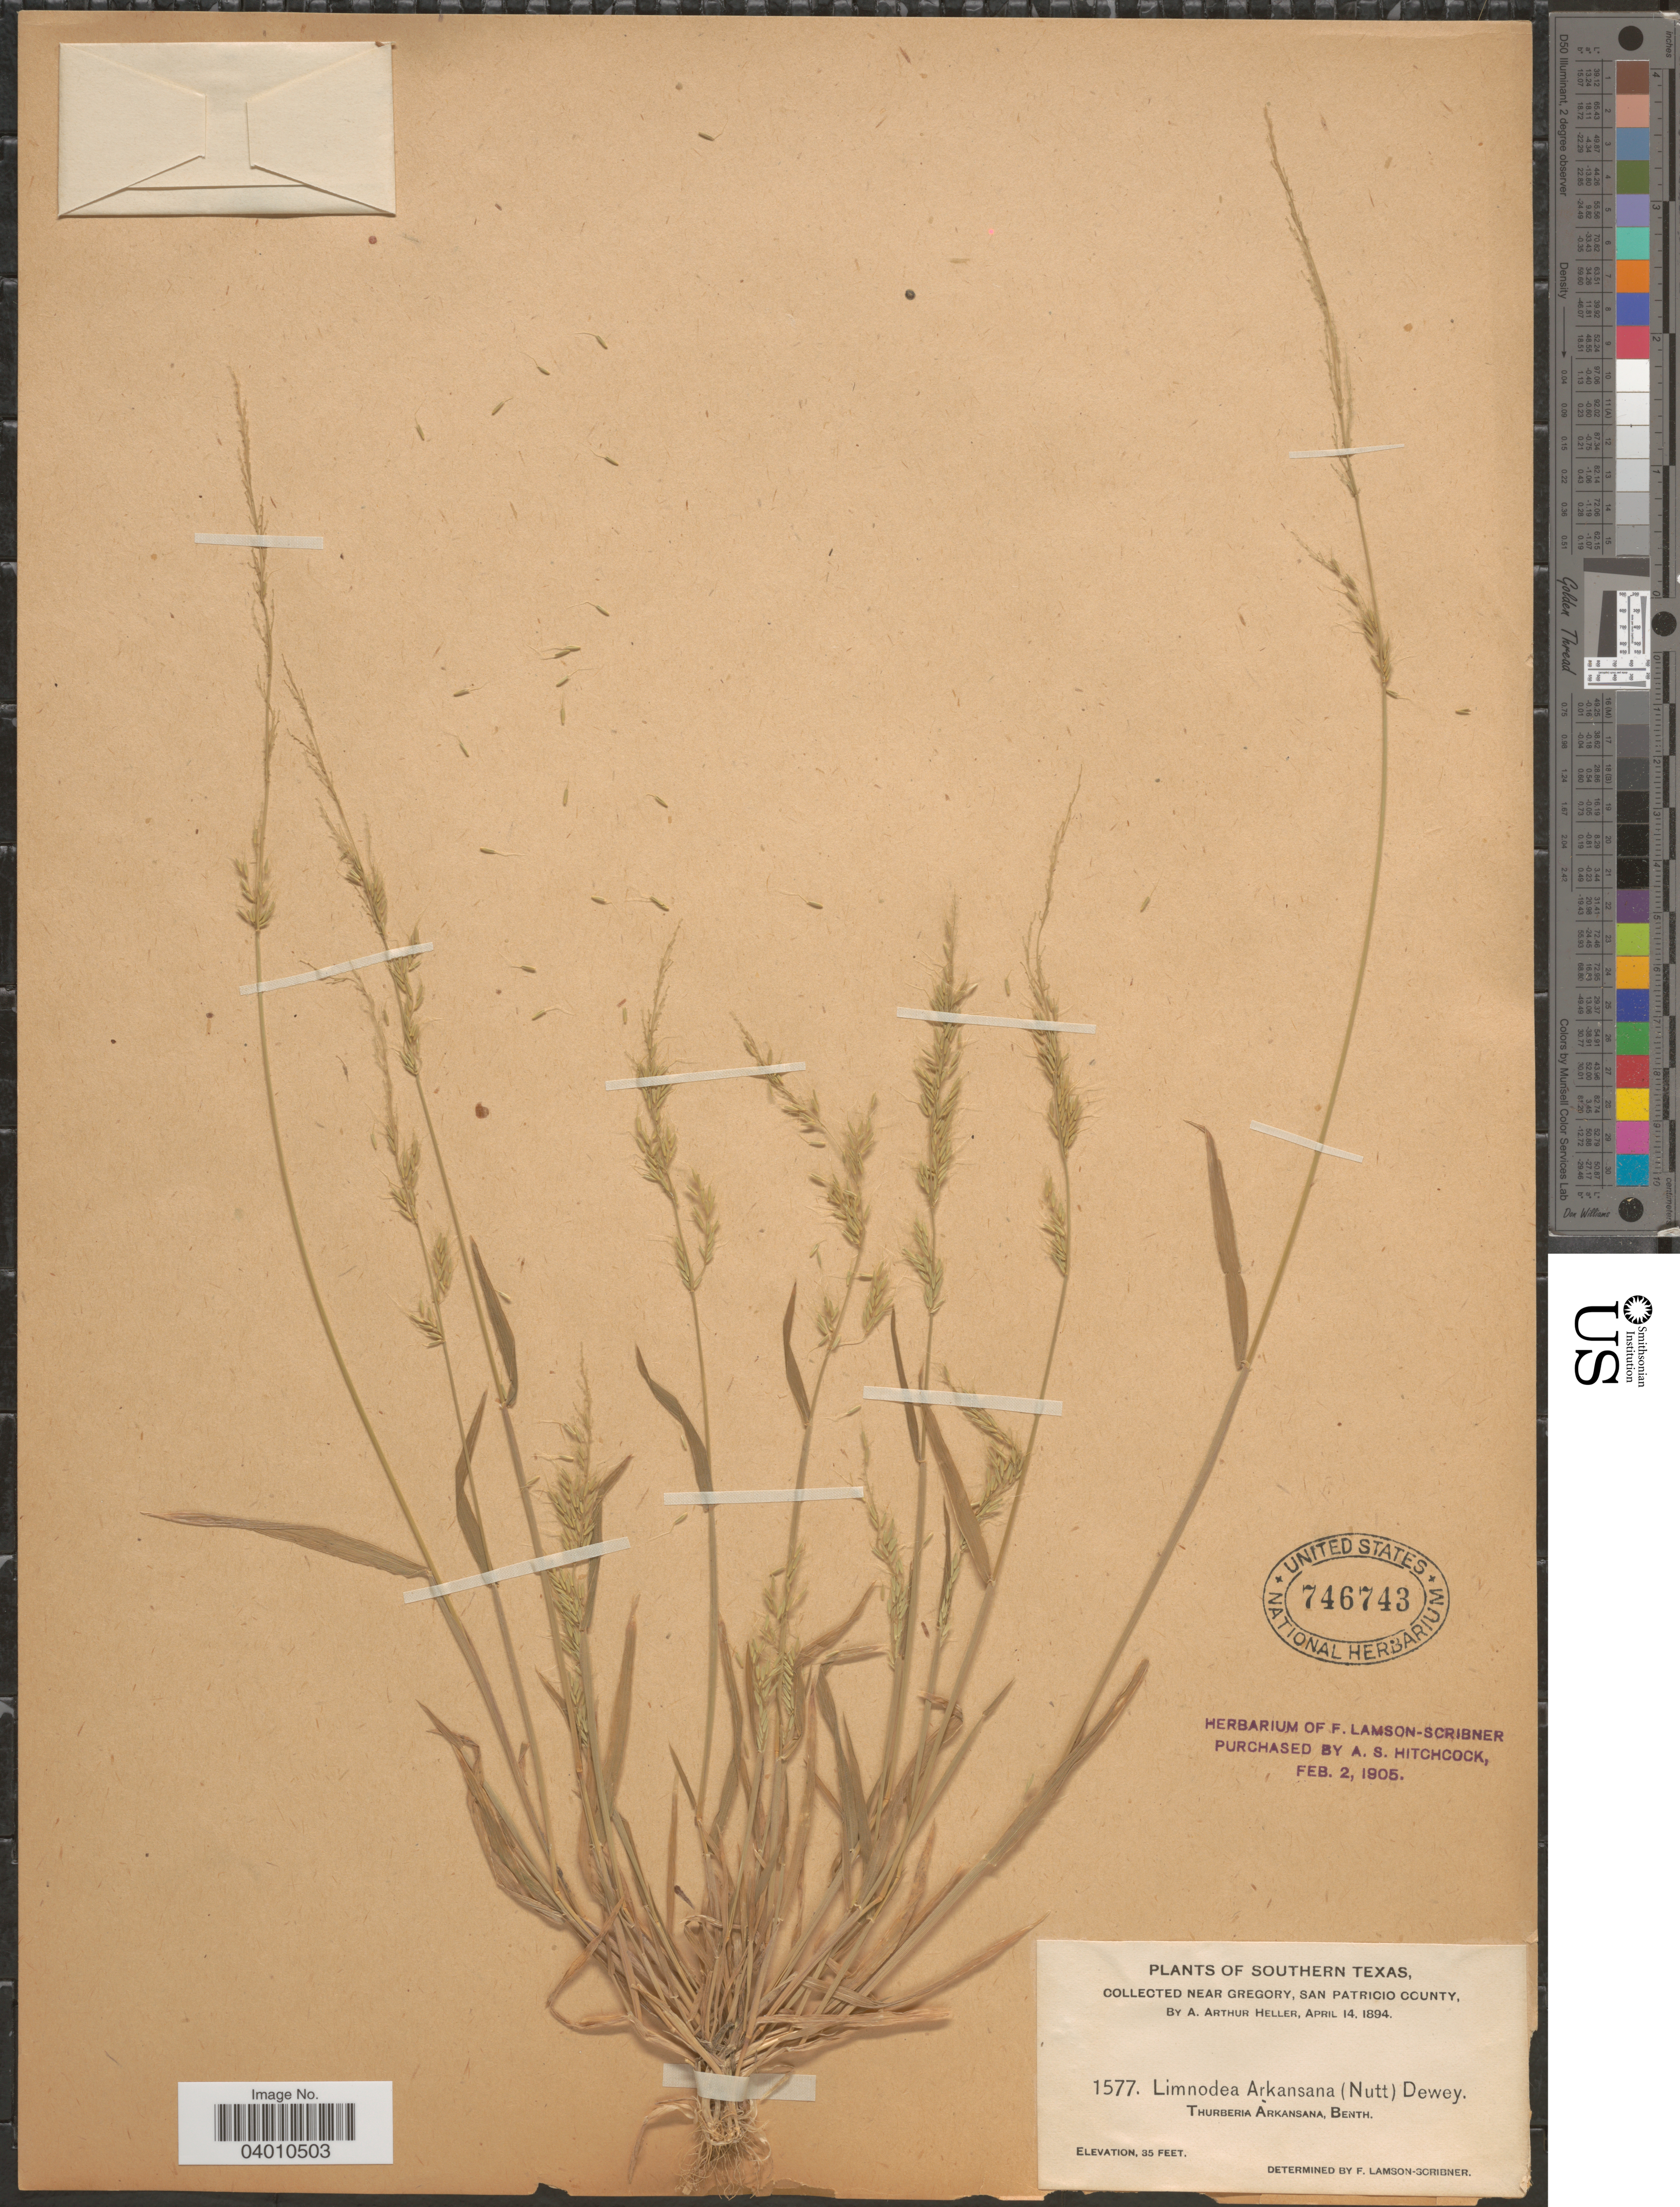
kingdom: Plantae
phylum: Tracheophyta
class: Liliopsida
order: Poales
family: Poaceae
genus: Limnodea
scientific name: Limnodea arkansana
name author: (Nutt.) L.H. Dewey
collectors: A. A. Heller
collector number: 1577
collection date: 1894-04-14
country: United States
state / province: Texas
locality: Southern Texas, near Gregory, San Patricio County.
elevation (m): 11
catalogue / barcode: US 746743